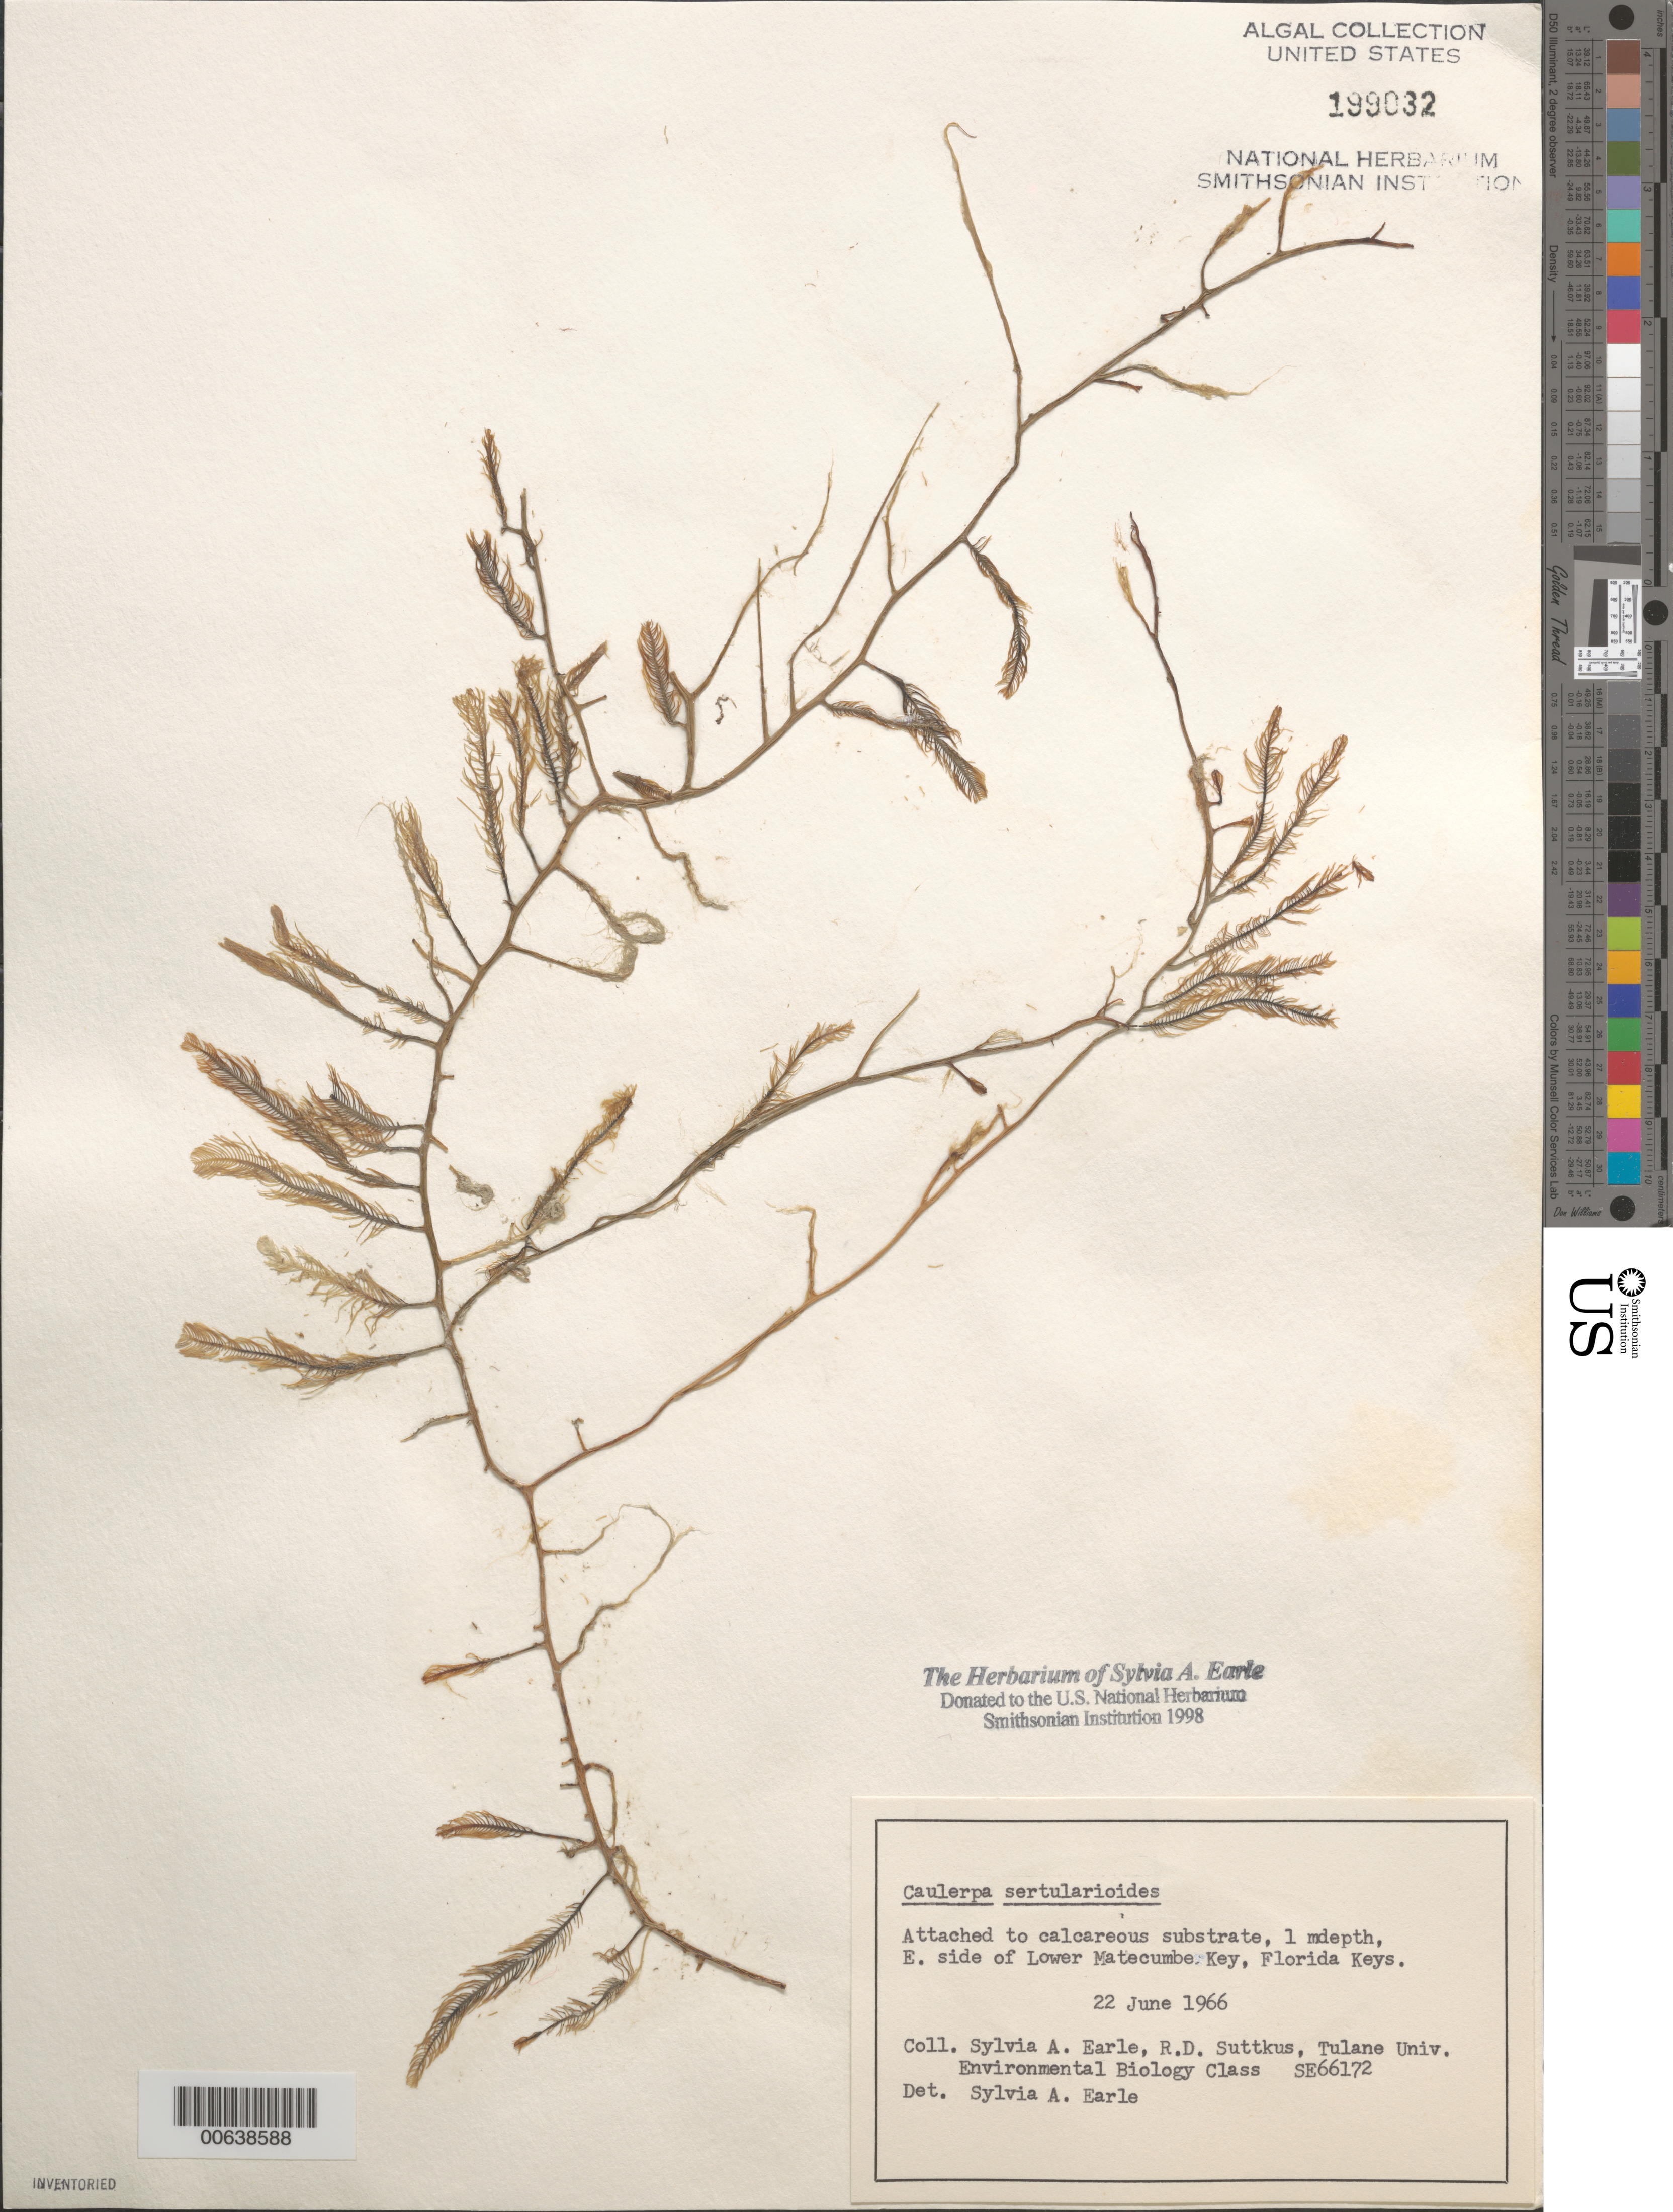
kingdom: Plantae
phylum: Chlorophyta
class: Ulvophyceae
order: Bryopsidales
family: Caulerpaceae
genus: Caulerpa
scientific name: Caulerpa sertularioides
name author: (S.G. Gmel.) M. Howe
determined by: Earle, S. A.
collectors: S. A. Earle, R. Suttkus & Tulane Univ. Env. Biol. Class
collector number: SE 66172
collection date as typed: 22 Jun 1966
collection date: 1966-06-22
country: United States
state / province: Florida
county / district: Monroe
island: Lower Matecumbe Key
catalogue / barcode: US 199032